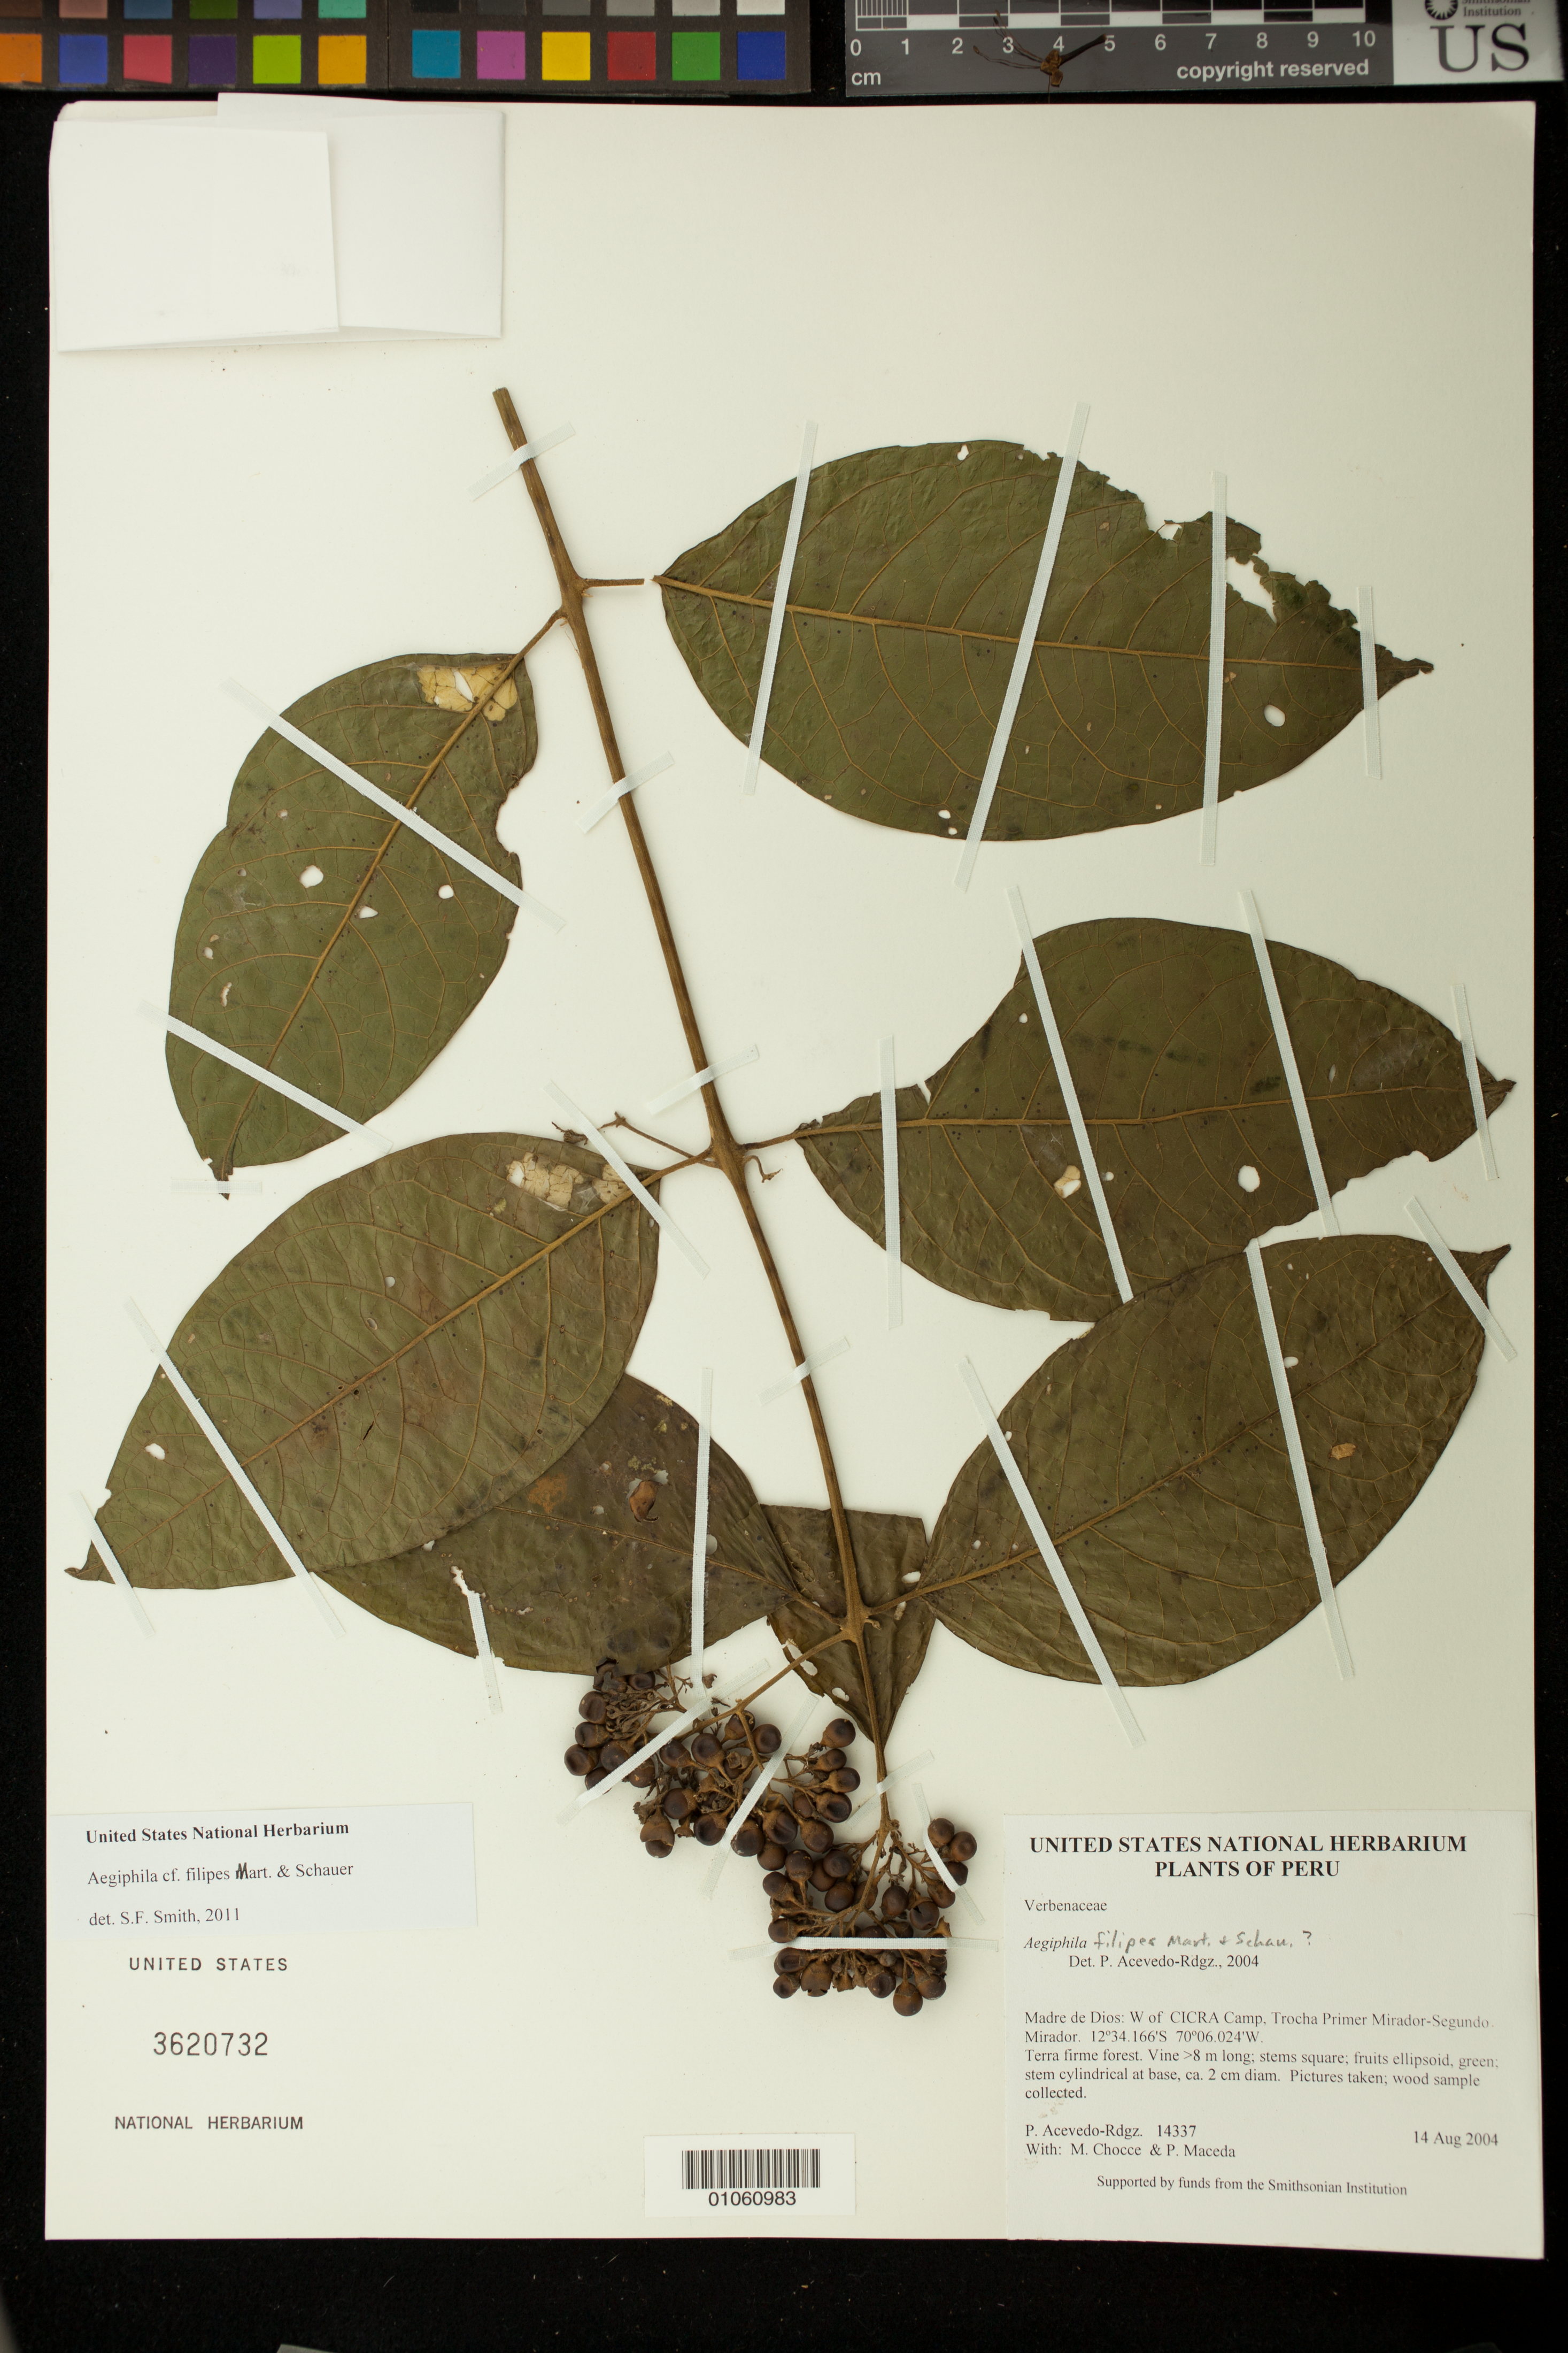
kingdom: Plantae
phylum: Tracheophyta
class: Magnoliopsida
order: Lamiales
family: Lamiaceae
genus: Aegiphila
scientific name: Aegiphila filipes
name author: Mart. & Schauer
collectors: P. Acevedo-Rodr., M. Chocce & P. Maceda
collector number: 14337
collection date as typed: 14 Aug 2004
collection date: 2004-08-14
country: Peru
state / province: Madre de Dios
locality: Madre de Dios: W of CICRA Camp, Trocha Primer Mirador-Segundo Mirador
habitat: Terra firme forest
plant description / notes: K, MO, NY, P, US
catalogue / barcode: US 3620732